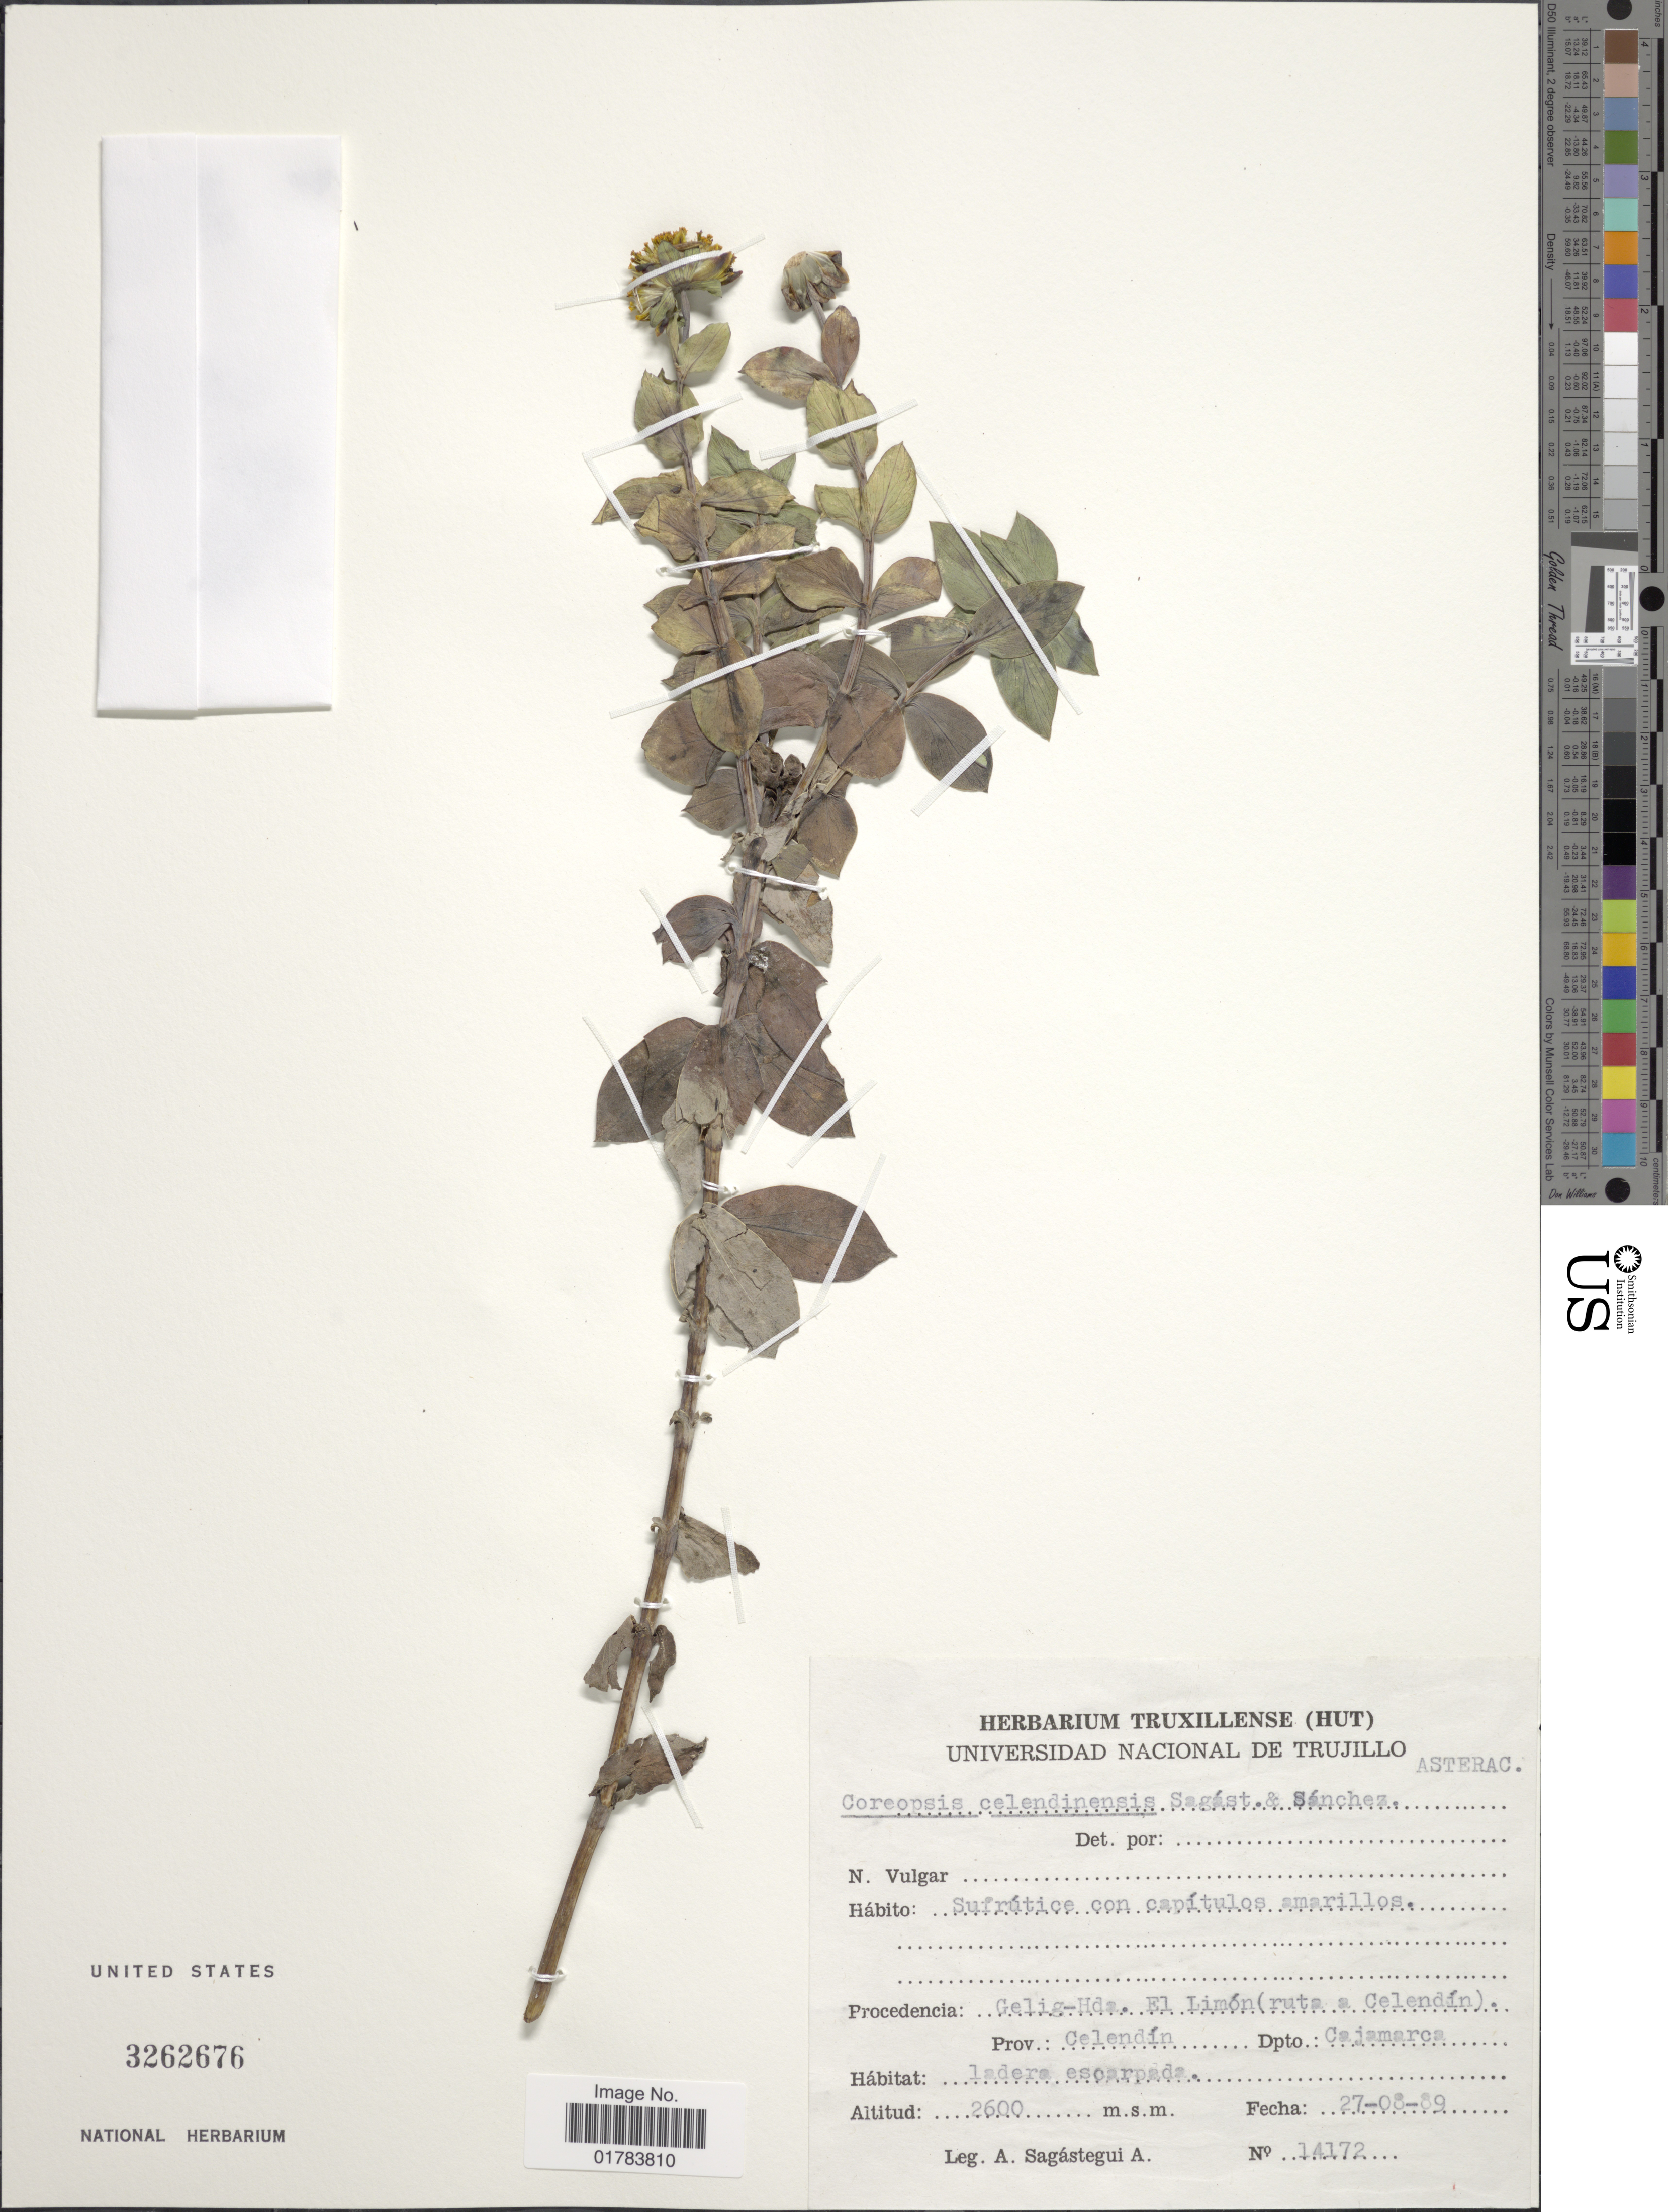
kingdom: Plantae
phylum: Tracheophyta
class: Magnoliopsida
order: Asterales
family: Asteraceae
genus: Coreopsis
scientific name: Coreopsis celendinensis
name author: Sagást.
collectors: A. Sagástegui A.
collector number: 14172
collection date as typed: Transcribed d/m/y: 27/8/89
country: Peru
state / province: Cajamarca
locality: Procedencia: Gelig-Hda. El Limon (ruta a Celendin), Prov. Celendin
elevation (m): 2600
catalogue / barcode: US 3262676